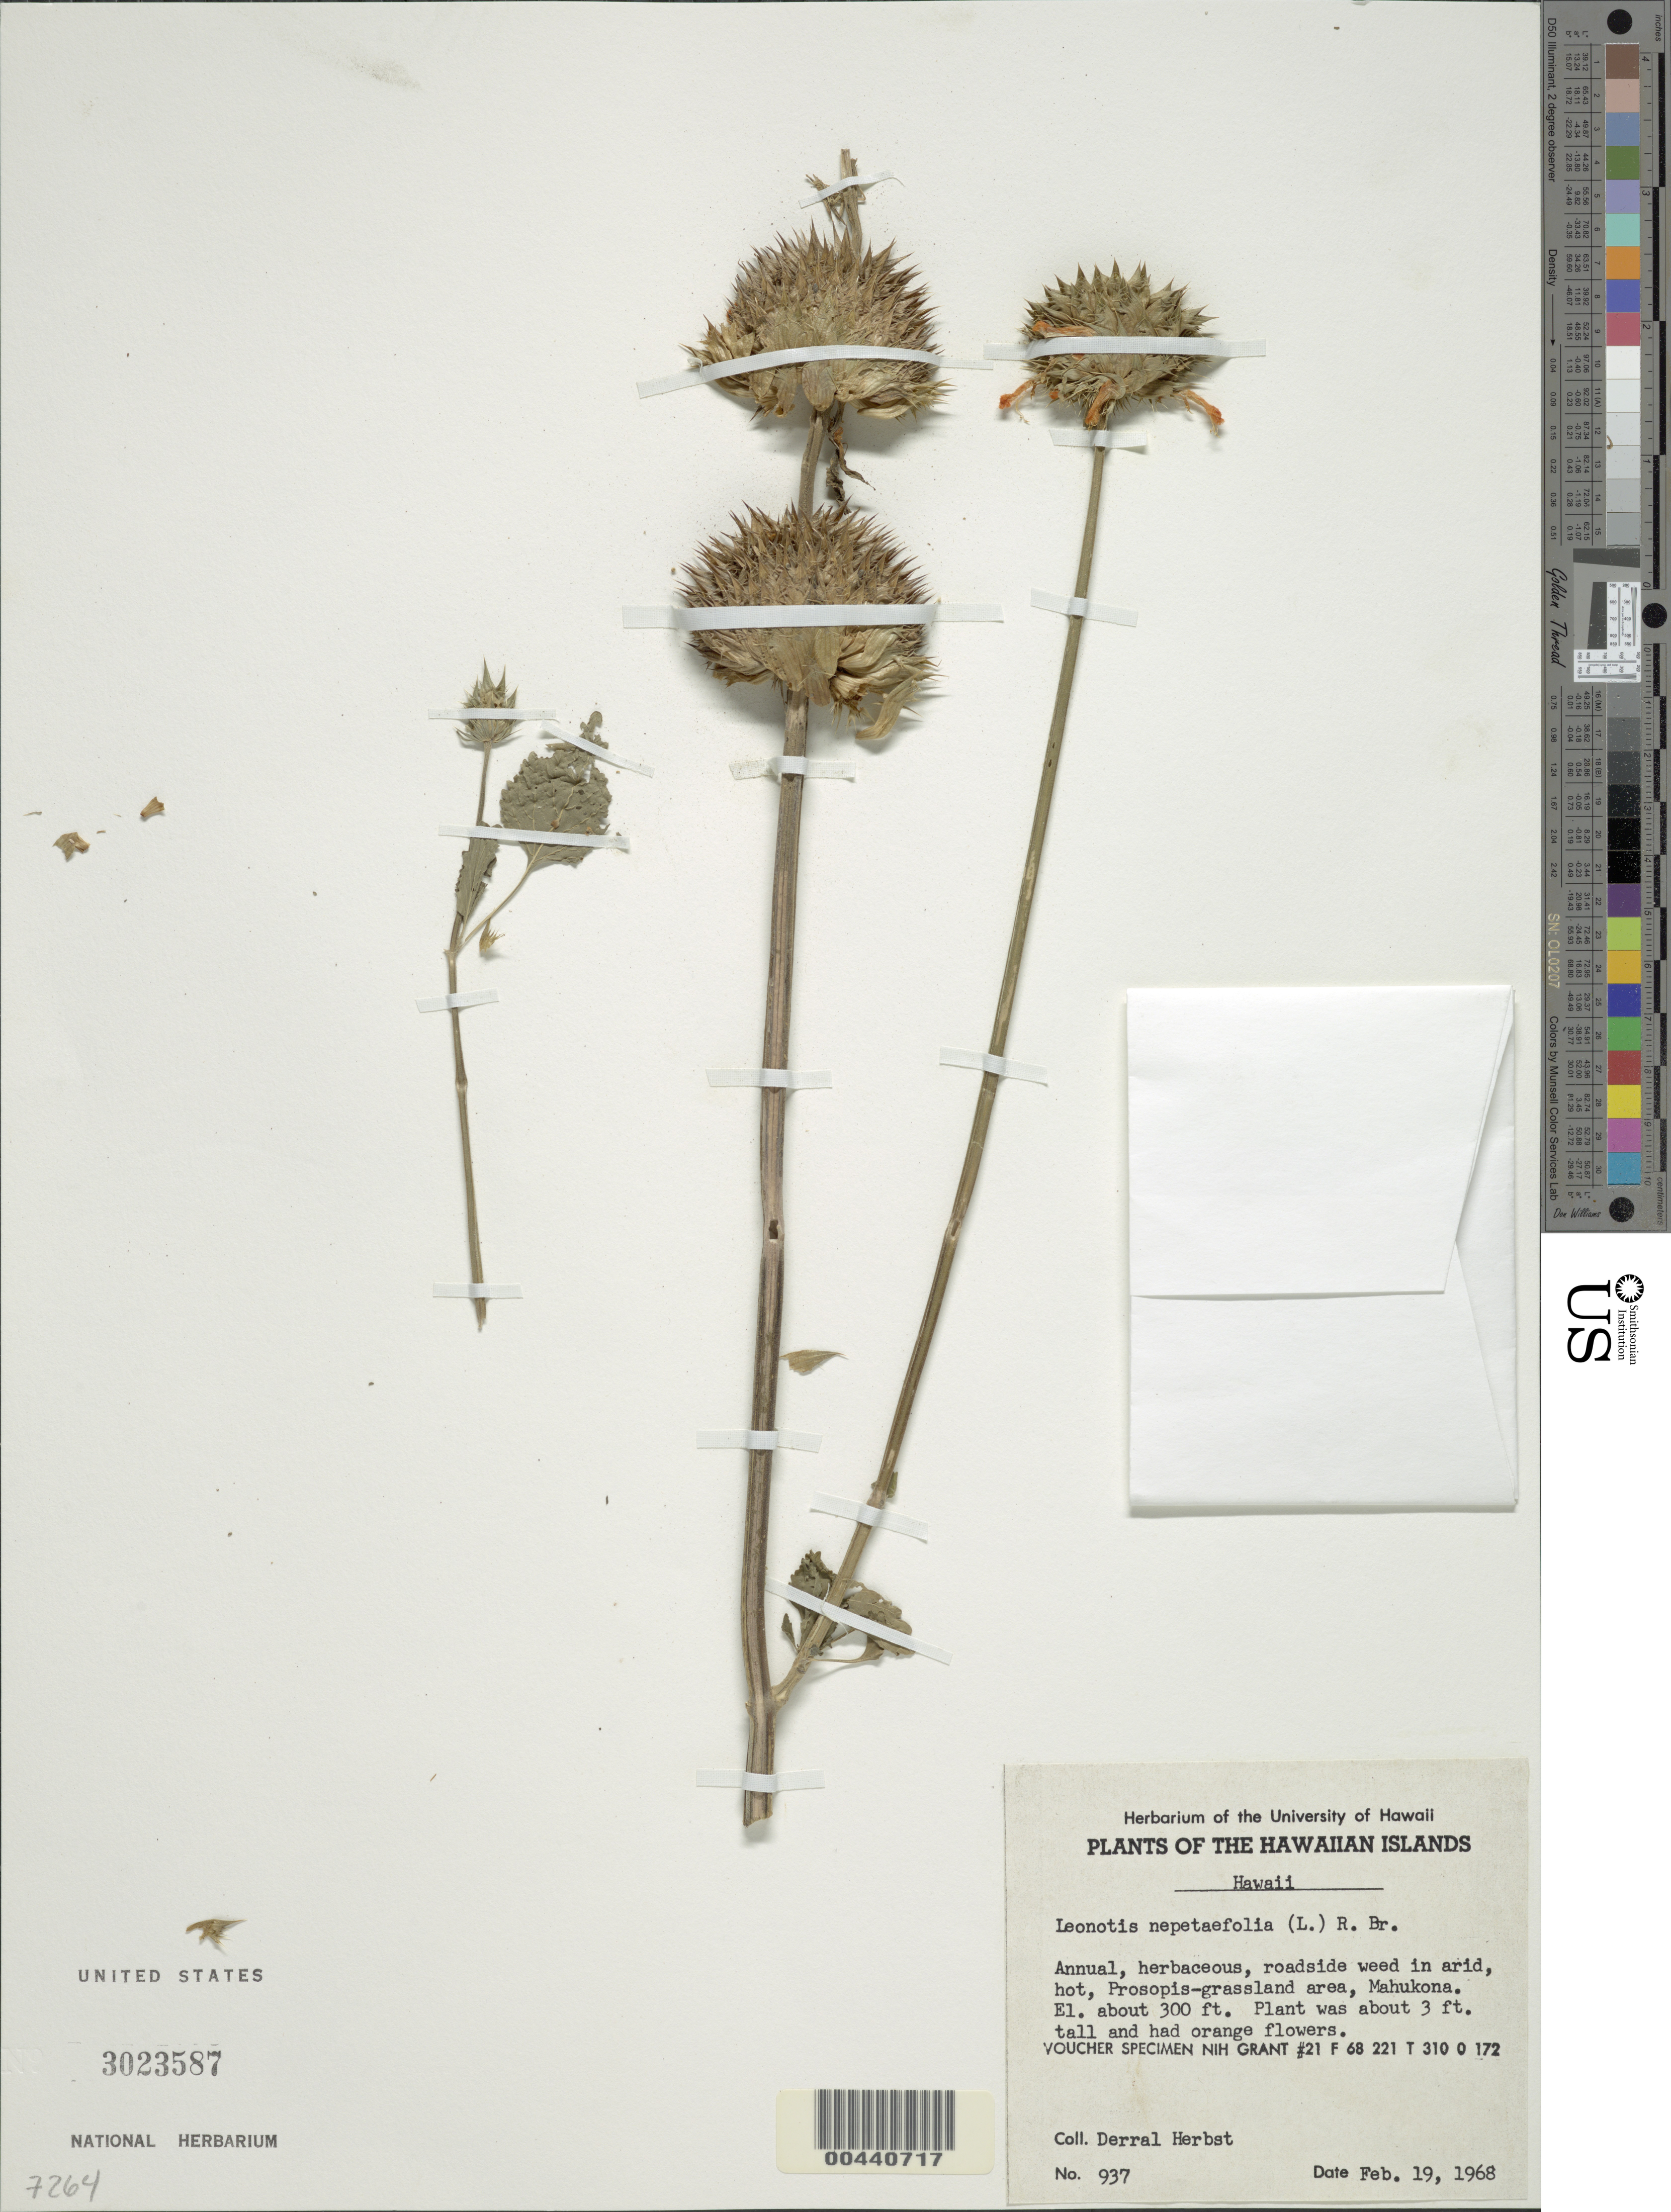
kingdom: Plantae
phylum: Tracheophyta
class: Magnoliopsida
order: Lamiales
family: Lamiaceae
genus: Leonotis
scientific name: Leonotis nepetifolia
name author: (L.) R. Br.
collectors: D. R. Herbst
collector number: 937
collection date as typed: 19 Feb 1968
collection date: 1968-02-19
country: United States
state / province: Hawaii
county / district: Hawaii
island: Hawaii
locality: Roadside, Mahukona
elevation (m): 91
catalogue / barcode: US 3023587